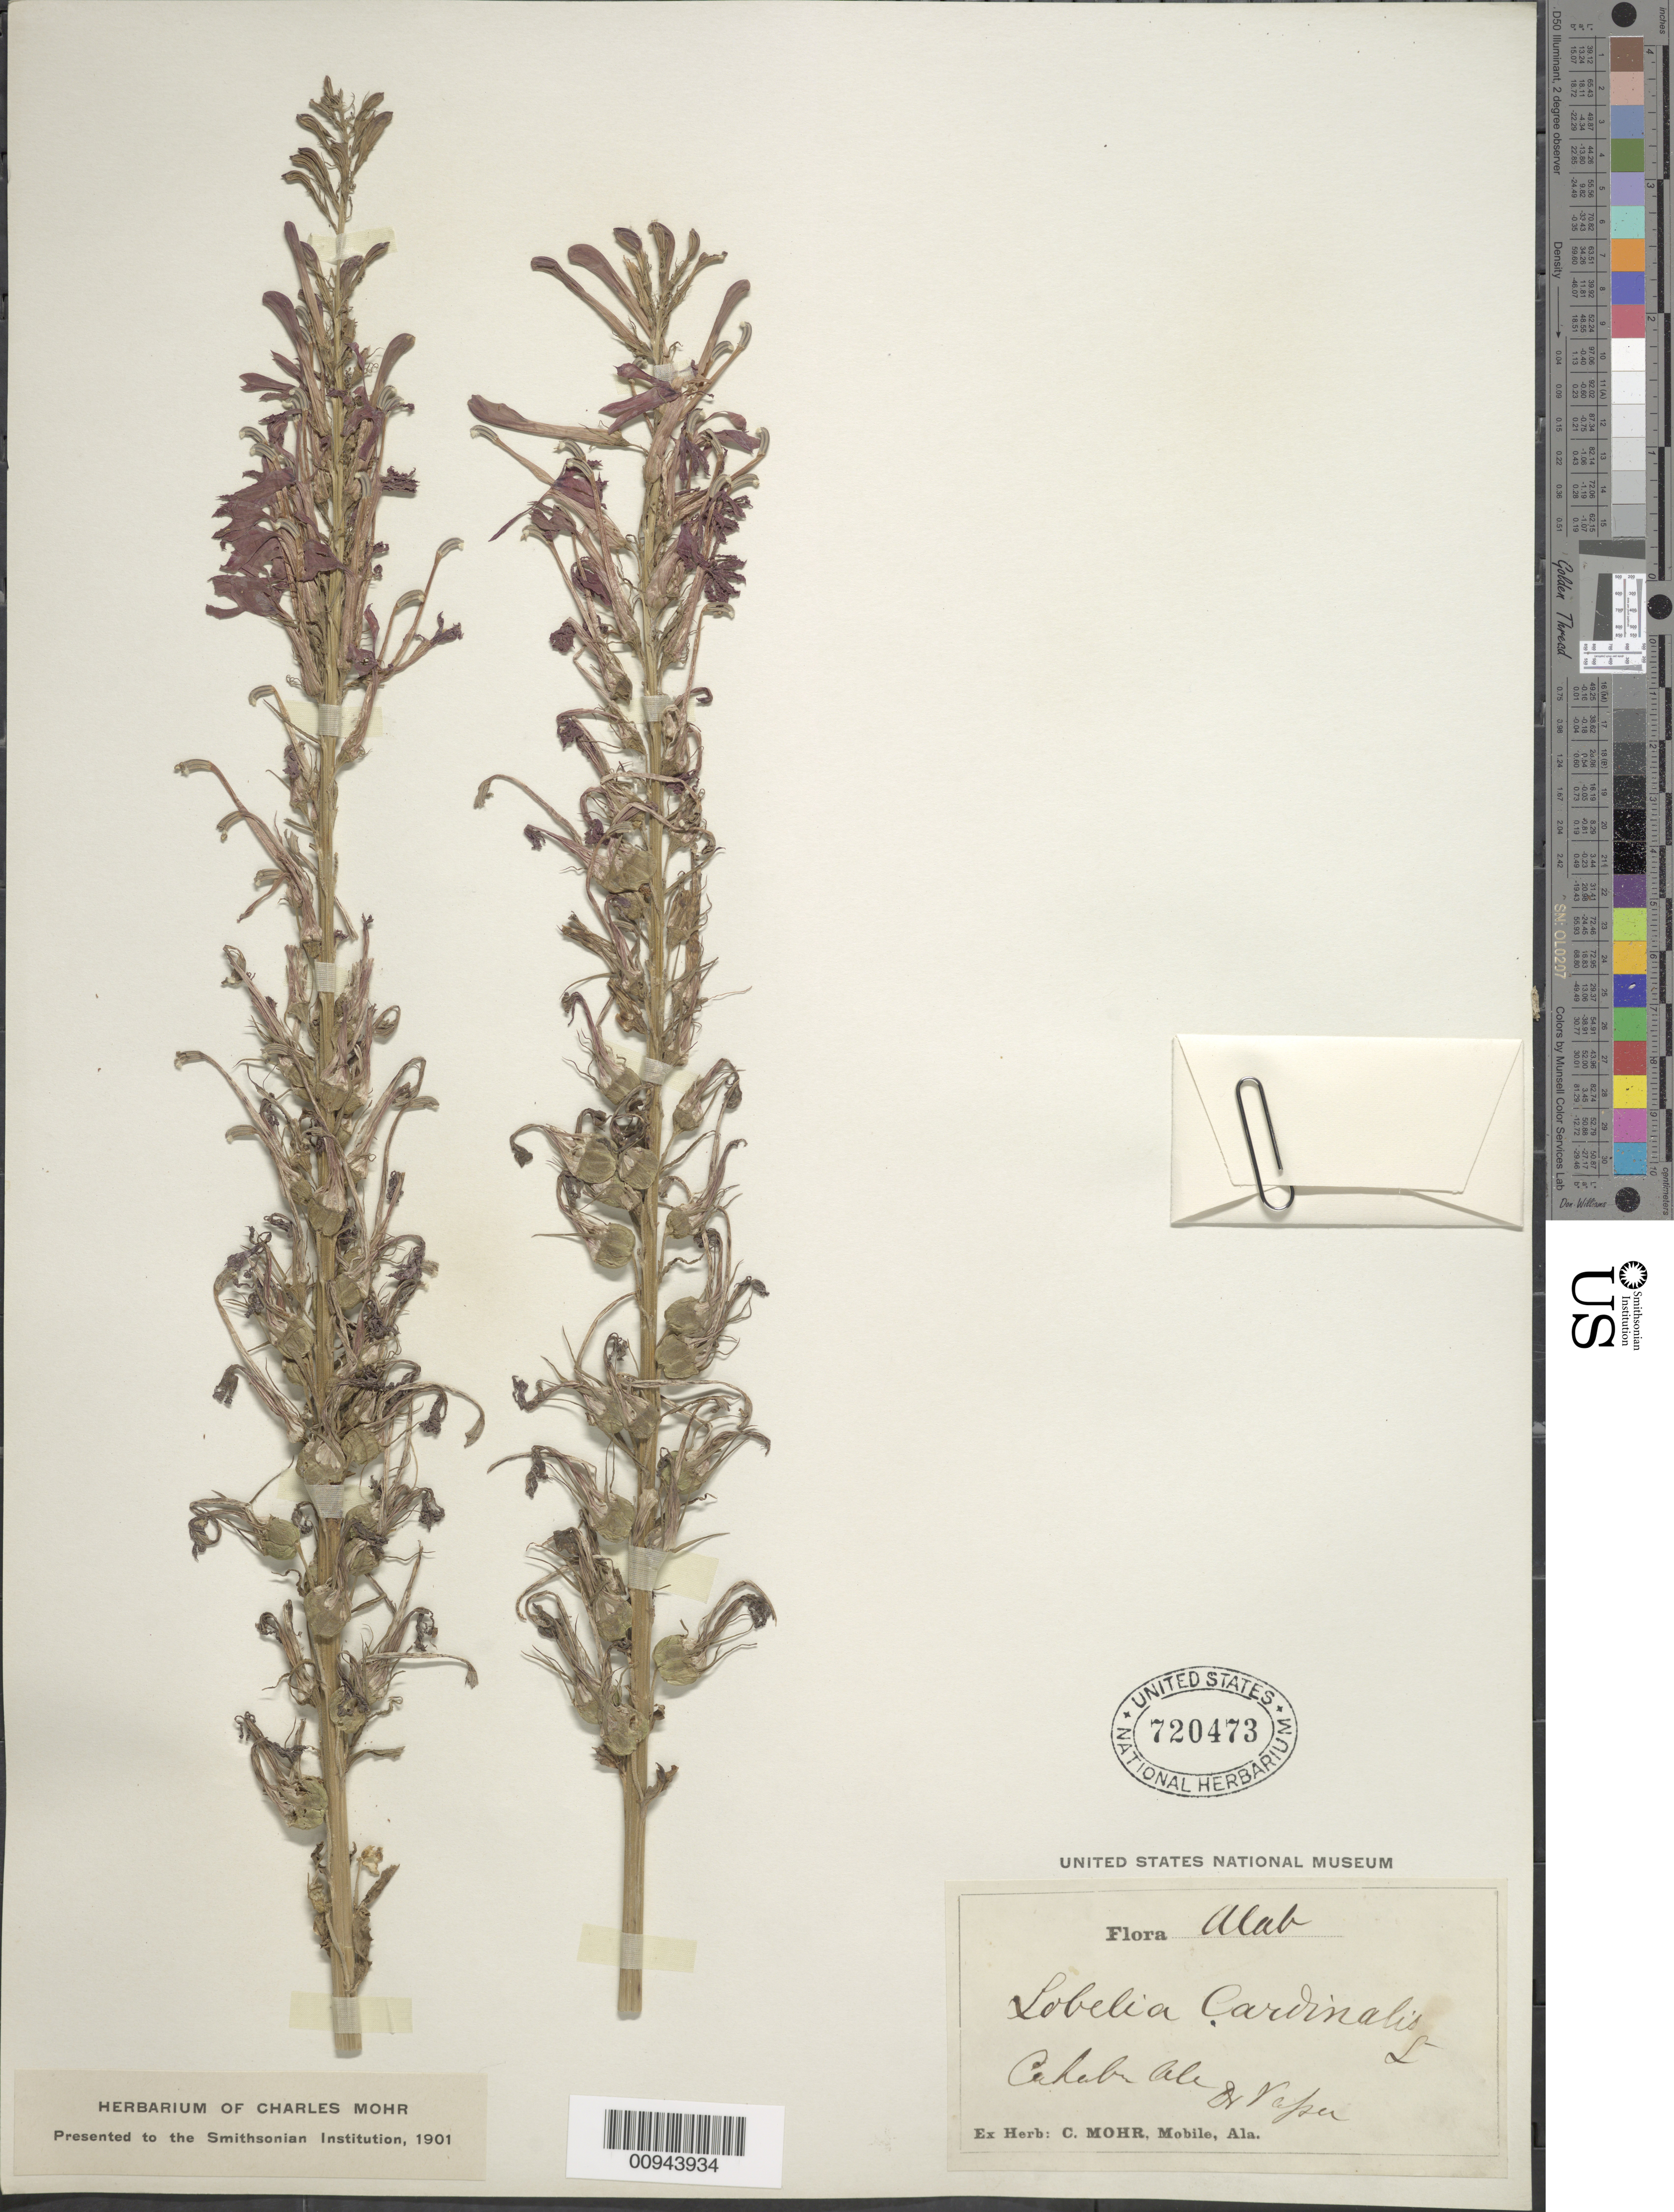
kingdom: Plantae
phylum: Tracheophyta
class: Magnoliopsida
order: Asterales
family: Campanulaceae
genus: Lobelia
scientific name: Lobelia cardinalis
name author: L.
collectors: ex herb. C. Mohr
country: United States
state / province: Alabama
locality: "Cahab Ale & Vaper"[?]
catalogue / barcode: US 720473